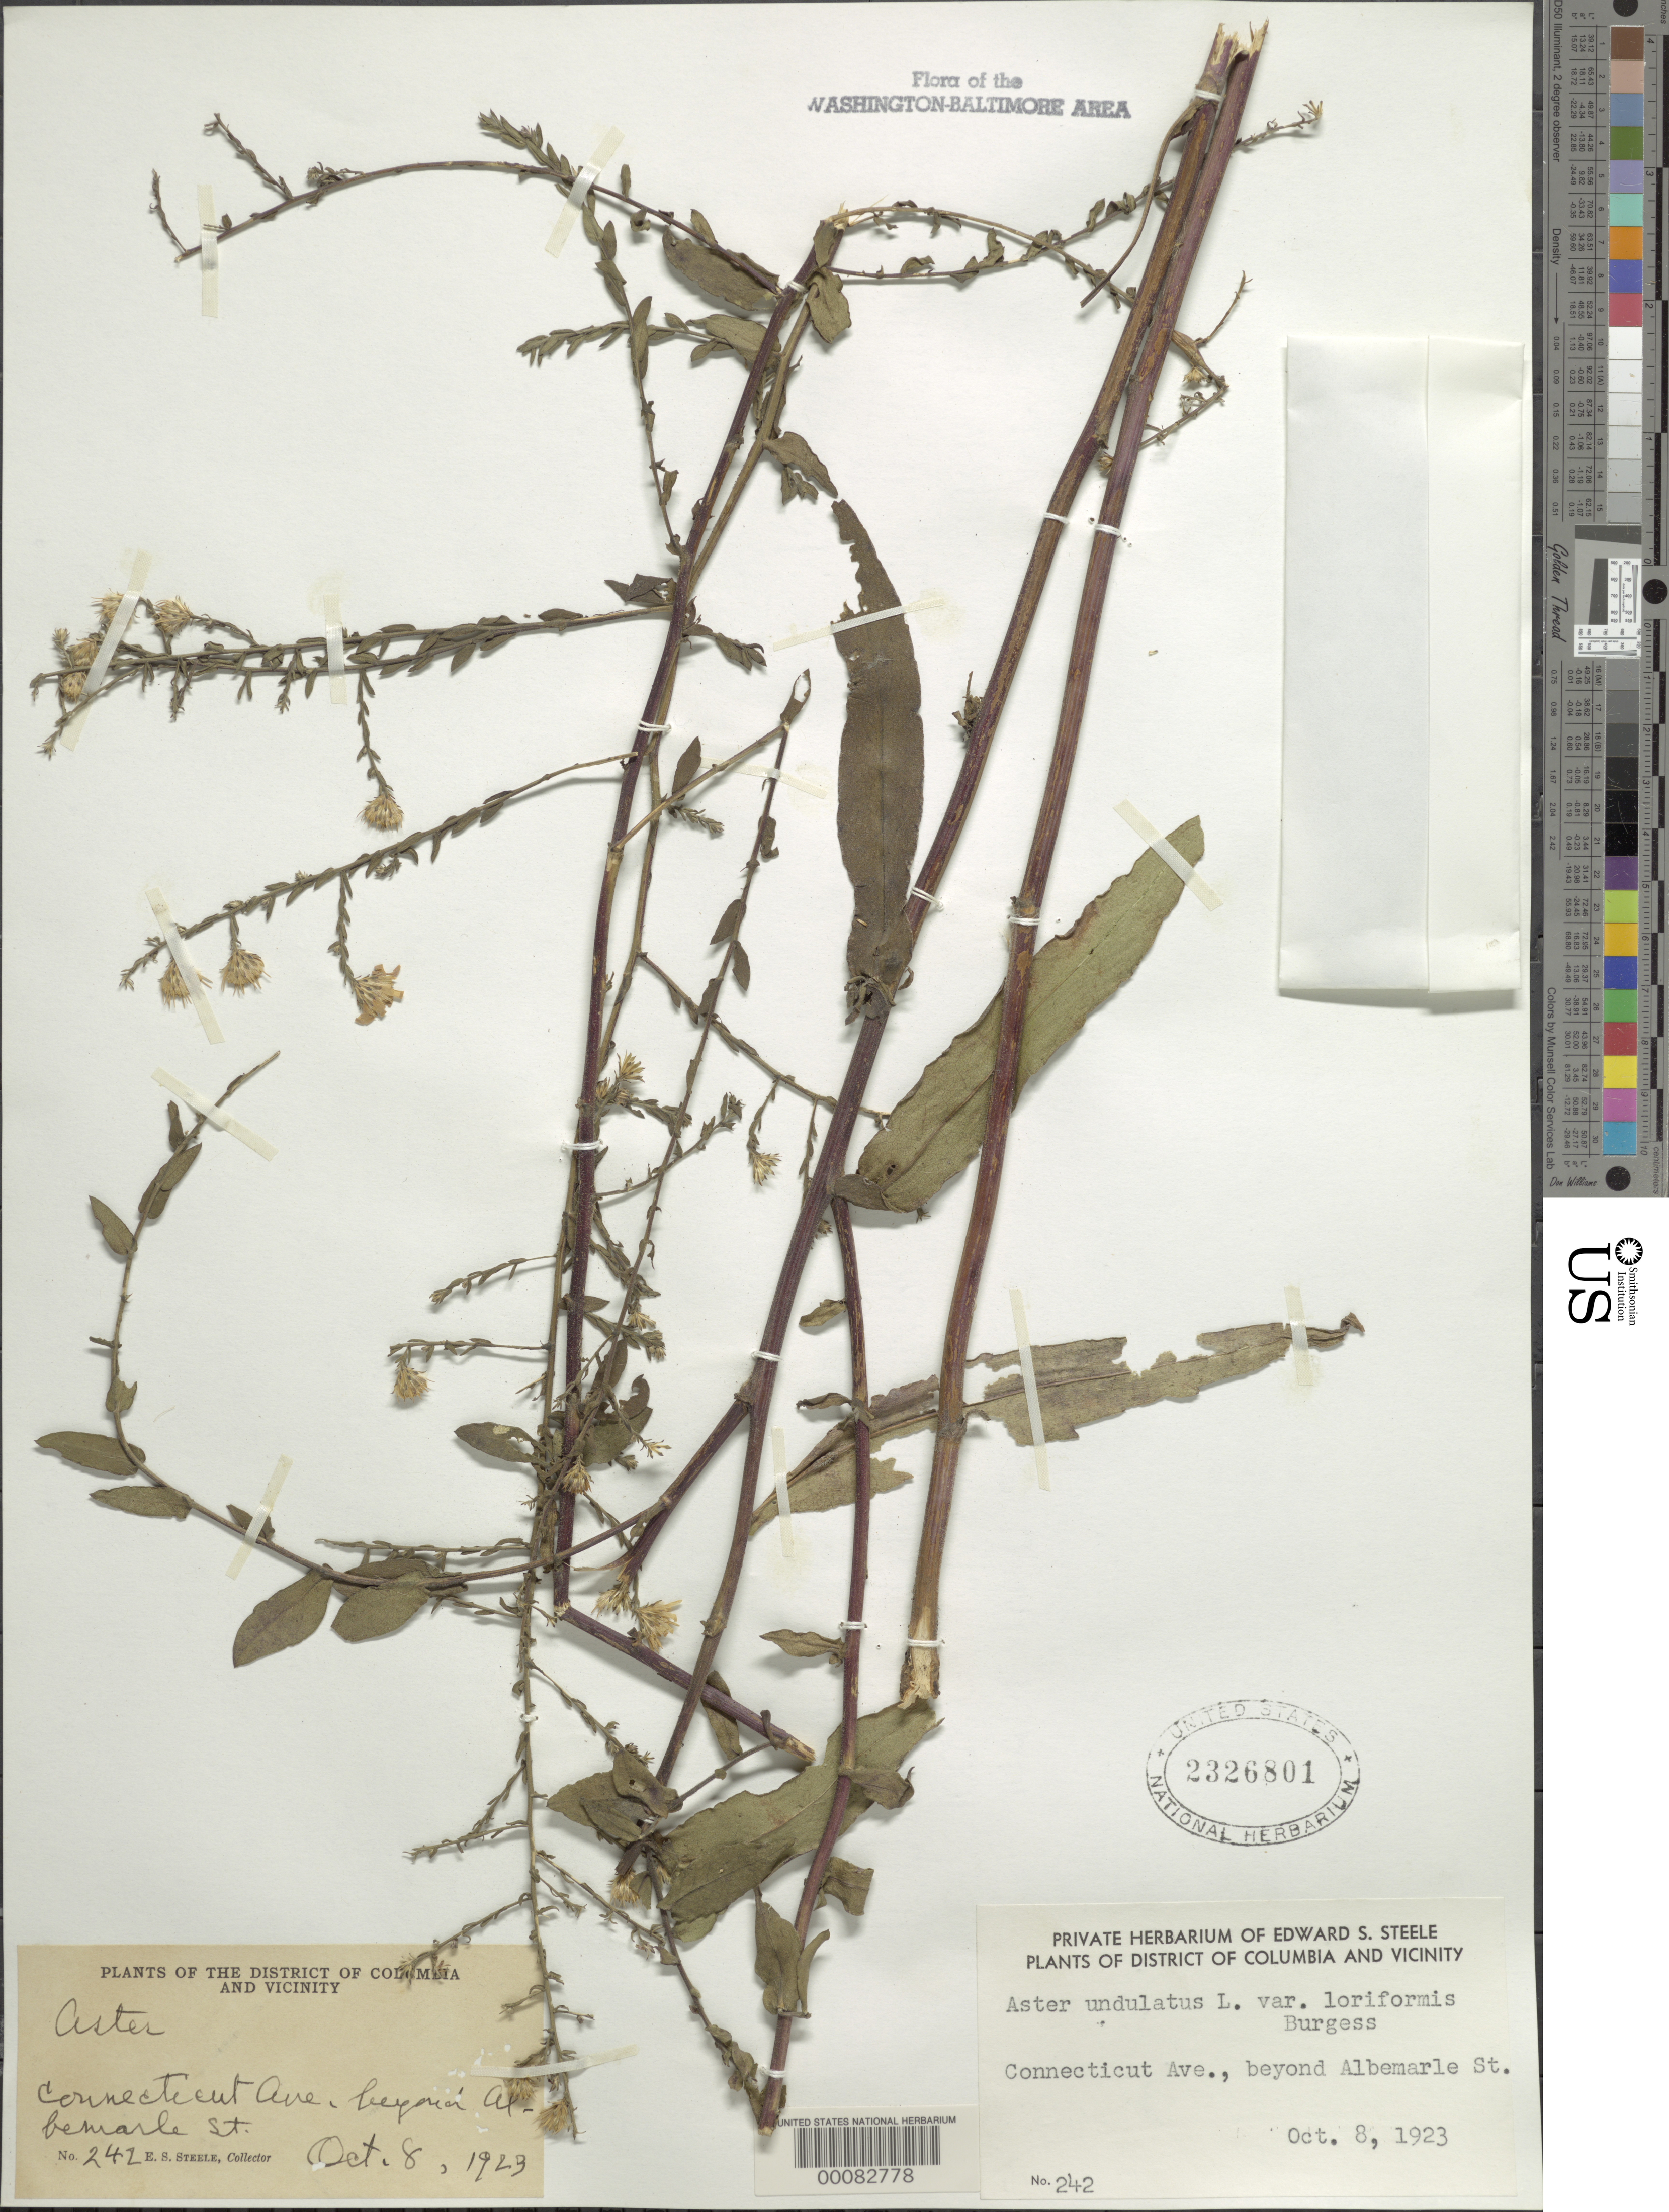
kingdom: Plantae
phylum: Tracheophyta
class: Magnoliopsida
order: Asterales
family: Asteraceae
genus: Symphyotrichum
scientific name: Symphyotrichum undulatum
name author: (L.) G.L. Nesom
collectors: E. Steele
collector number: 242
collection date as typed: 08 Oct 1923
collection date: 1923-10-08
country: United States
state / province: District of Columbia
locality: Conn. Ave. beyond Albemarle St.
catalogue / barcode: US 2326801